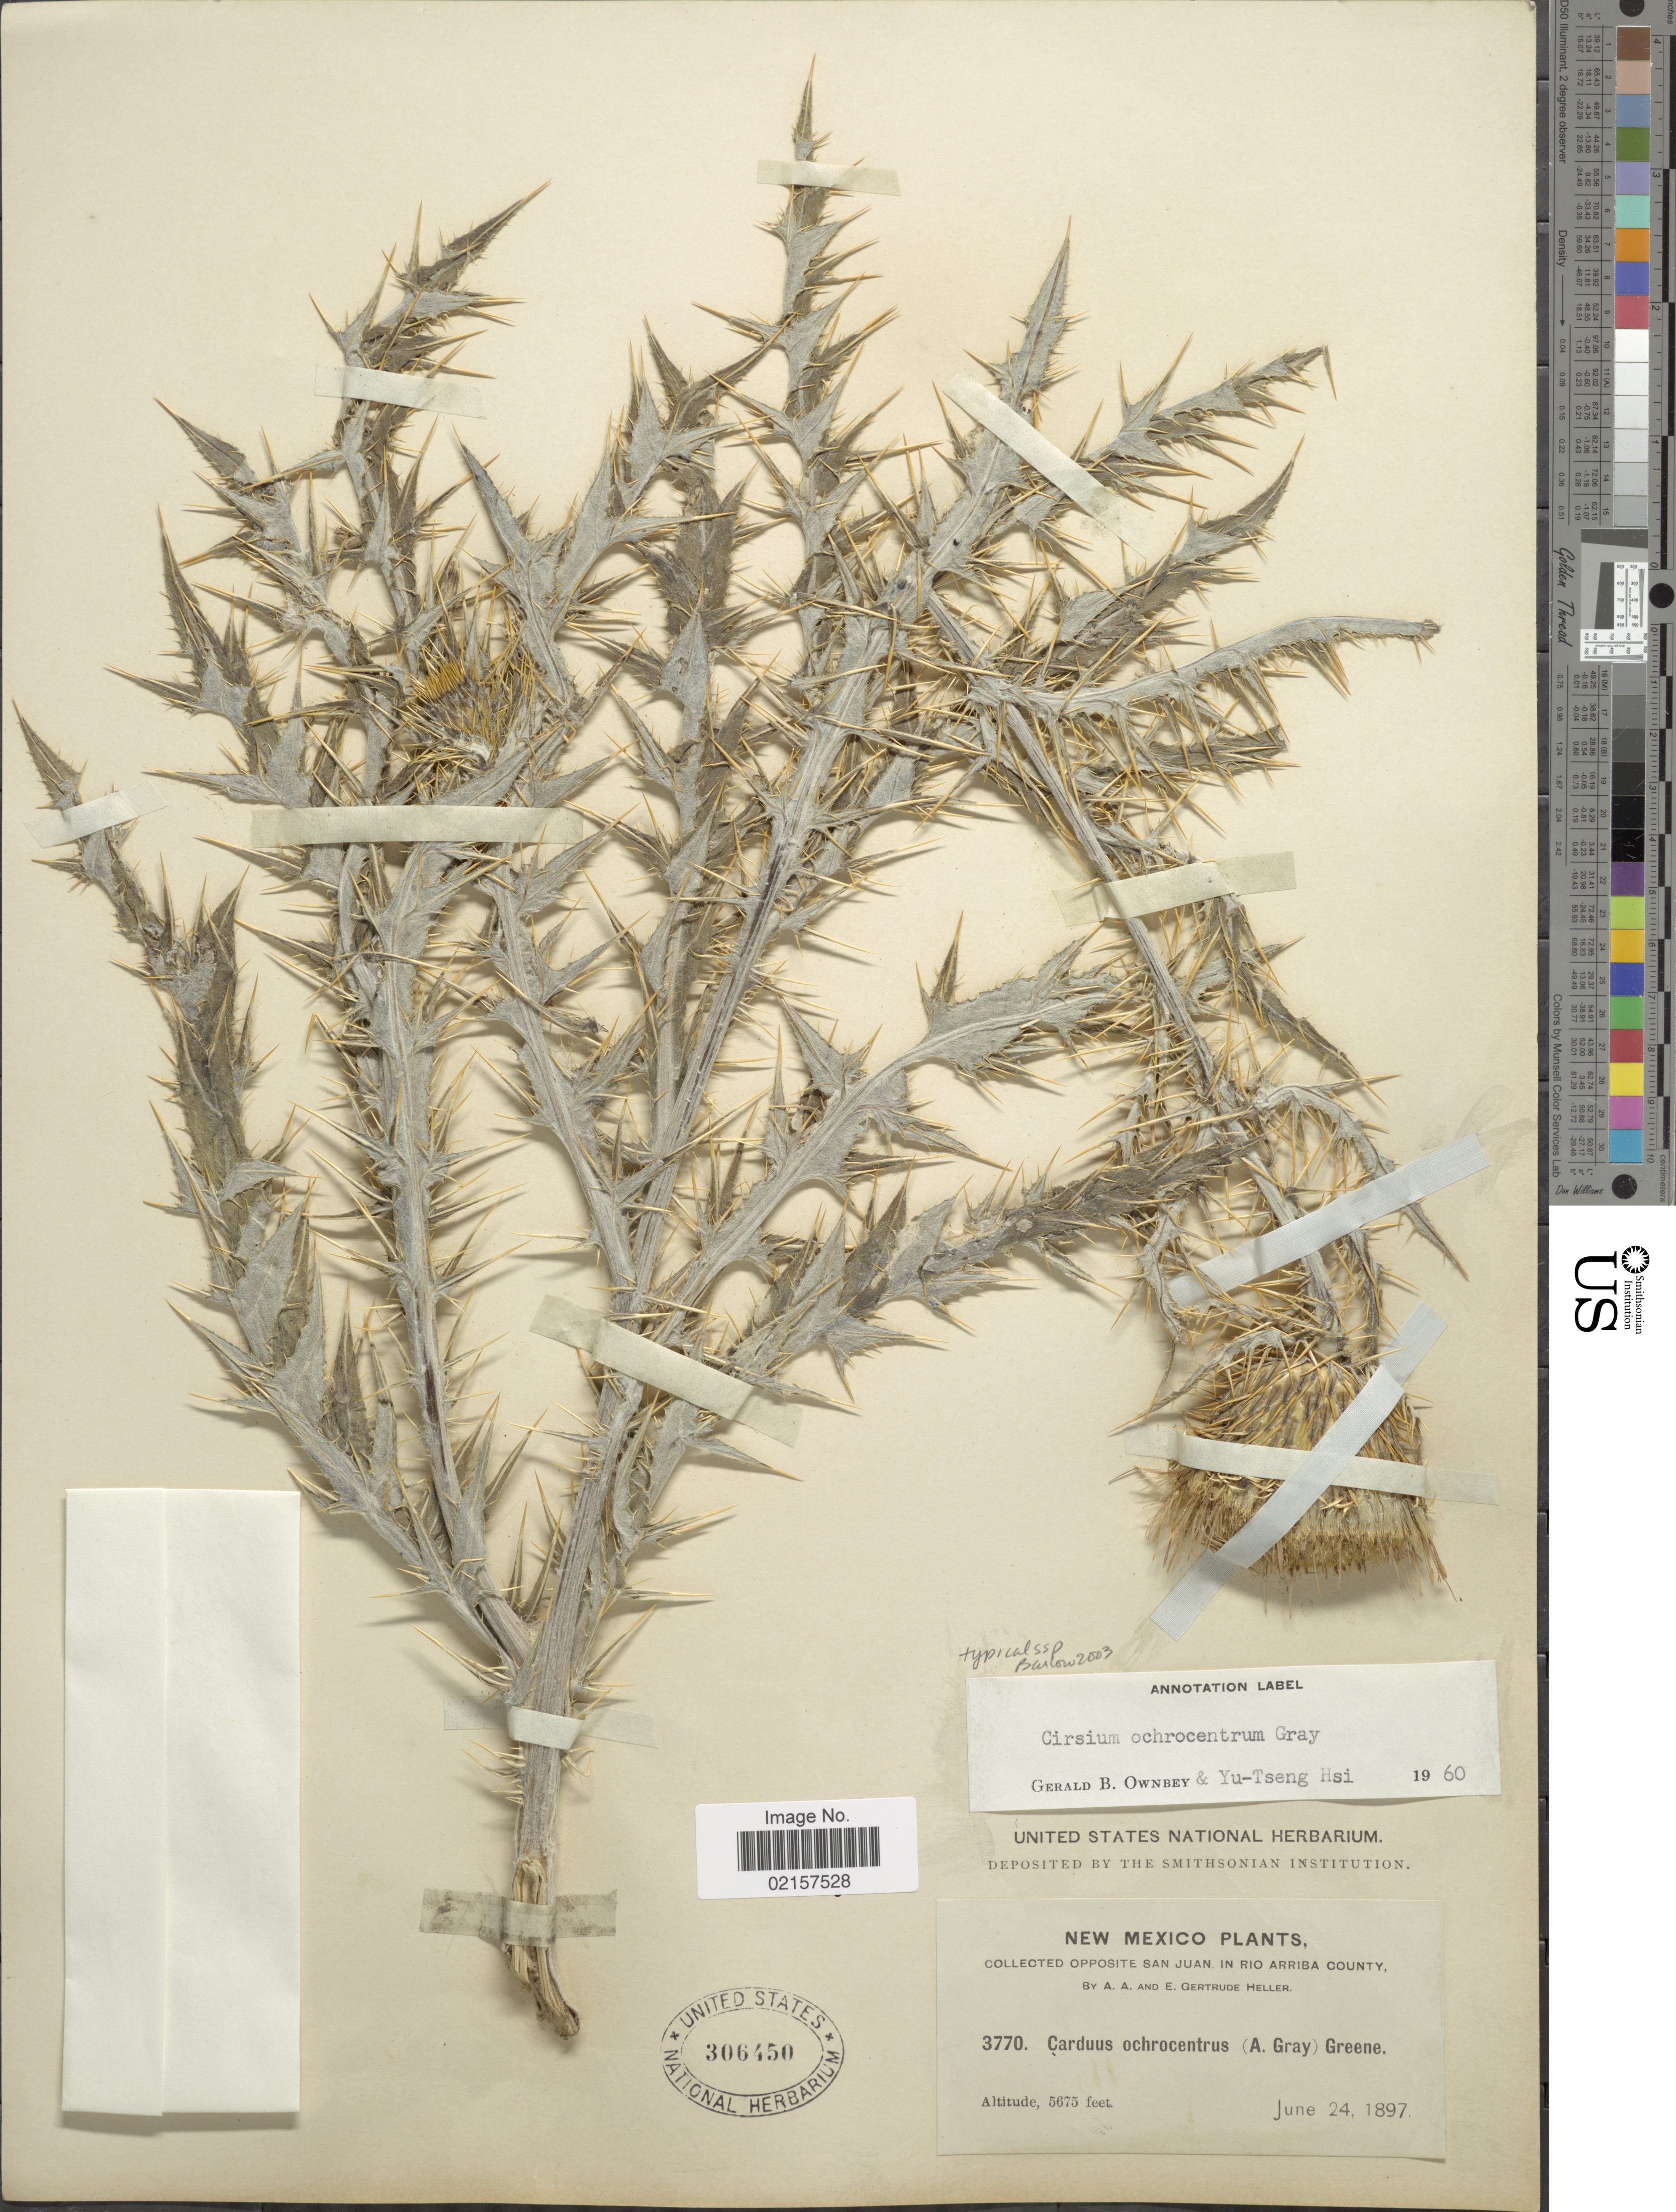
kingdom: Plantae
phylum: Tracheophyta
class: Magnoliopsida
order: Asterales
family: Asteraceae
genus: Cirsium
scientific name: Cirsium ochrocentrum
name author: A. Gray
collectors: A. A. Heller & E. G. Heller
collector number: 3770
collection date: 1897-06-24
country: United States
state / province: New Mexico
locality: Opposite San Juan, in Rio Arriba County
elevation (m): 1730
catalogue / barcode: US 306450